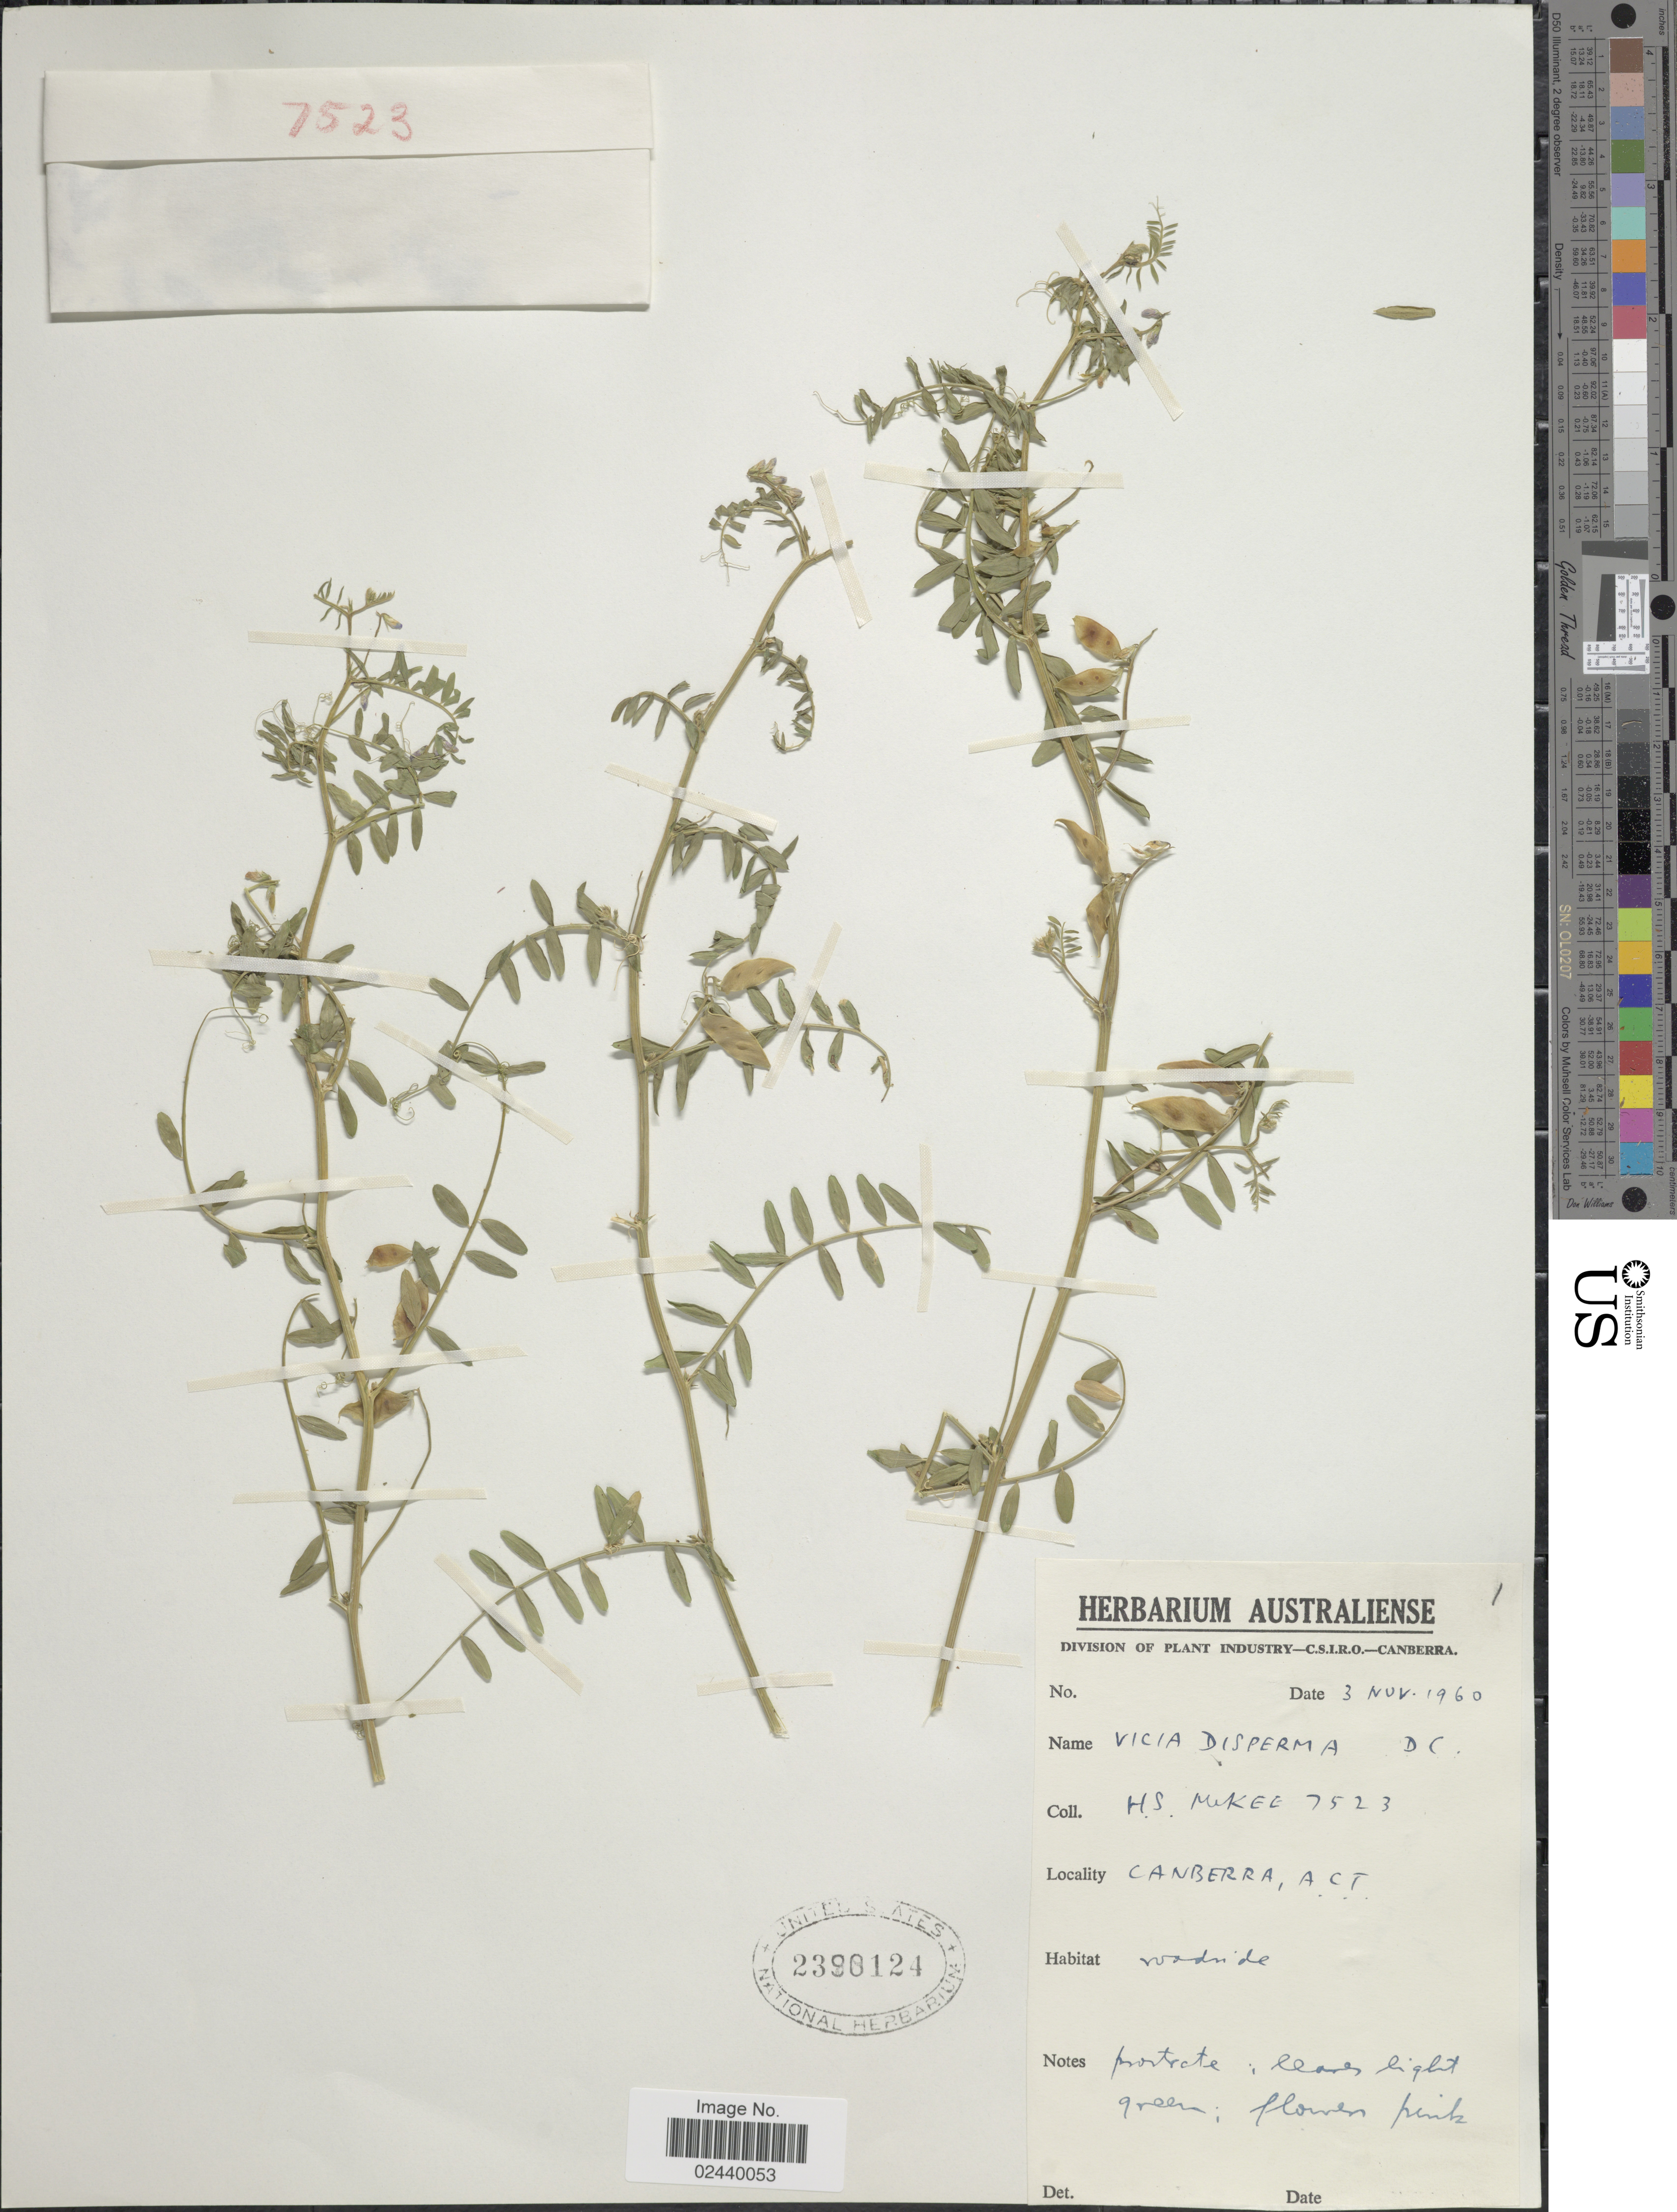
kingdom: Plantae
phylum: Tracheophyta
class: Magnoliopsida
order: Fabales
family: Fabaceae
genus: Vicia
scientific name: Vicia disperma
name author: DC.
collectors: H. S. McKee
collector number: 7523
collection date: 1960-11-03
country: Australia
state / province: Australian Capital Territory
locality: Canberra, A.C.T. roadside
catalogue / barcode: US 2390124